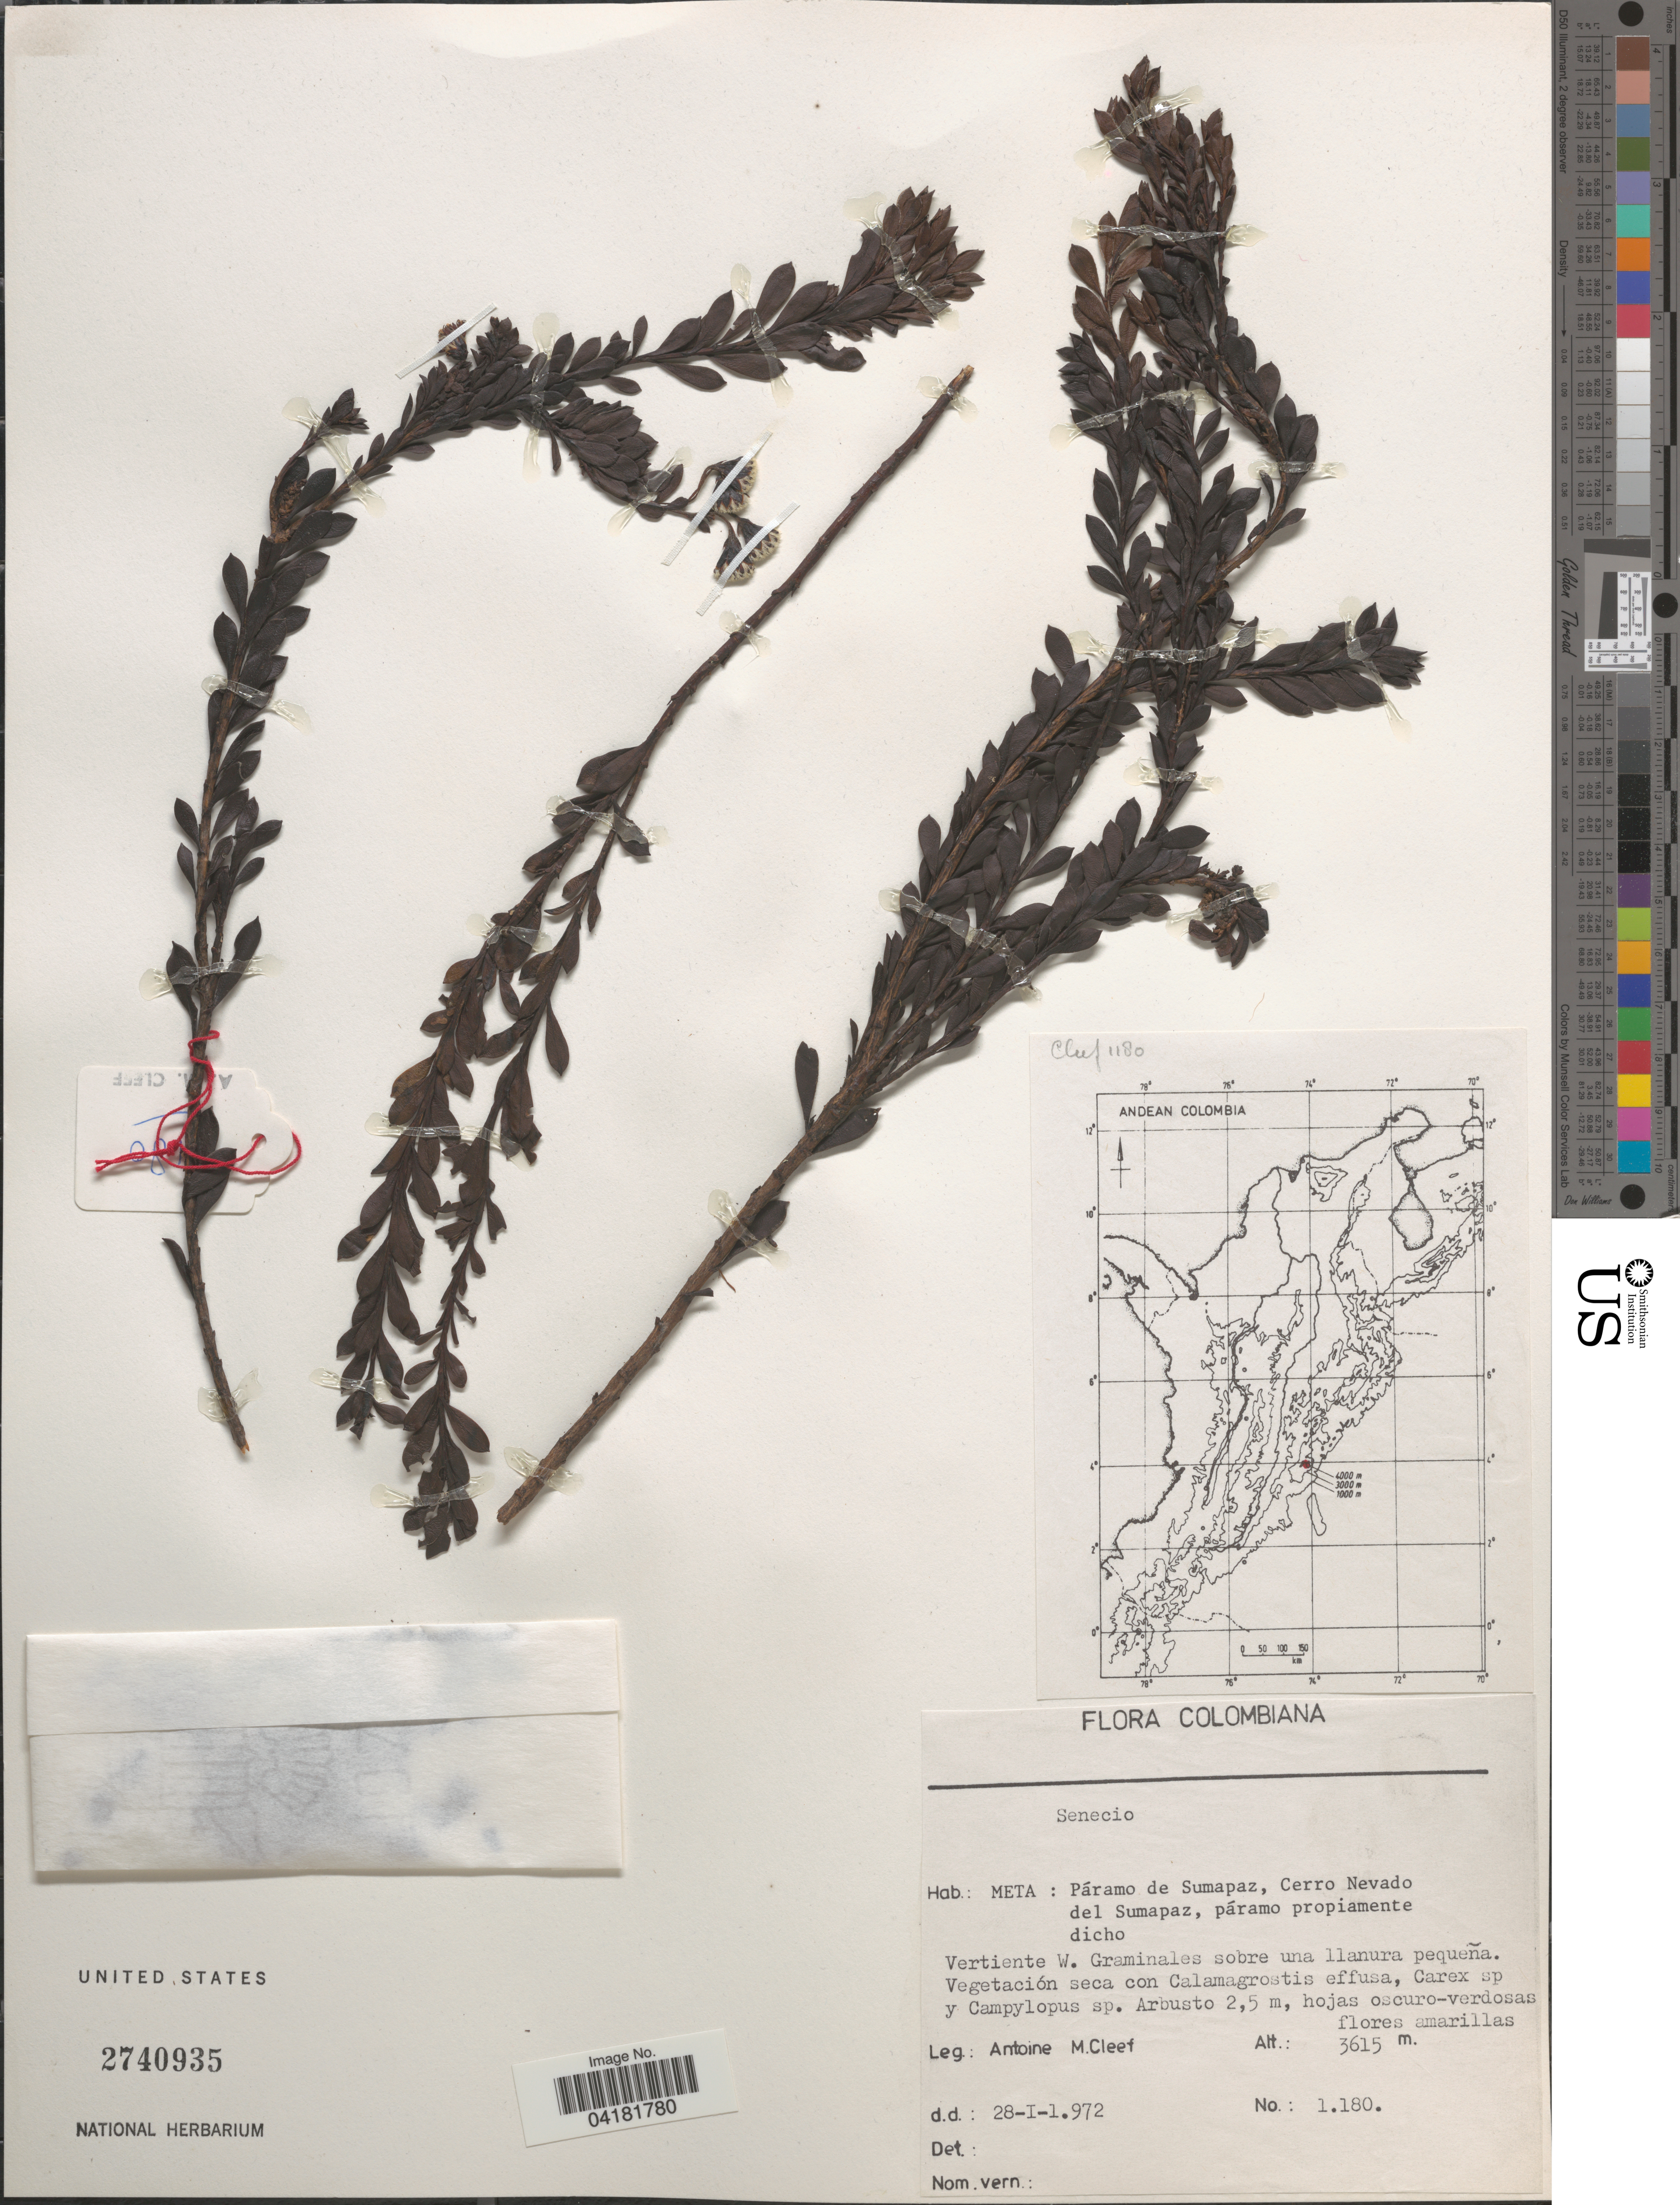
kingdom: Plantae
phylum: Tracheophyta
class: Magnoliopsida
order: Asterales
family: Asteraceae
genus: Senecio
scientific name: Senecio sp.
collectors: A. M. Cleef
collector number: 1180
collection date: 1972-01-28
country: Colombia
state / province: Meta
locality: Colombiana. Páramo de Sumapaz, Cerro Nevado del Sumapaz. Vertiente W.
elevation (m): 3615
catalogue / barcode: US 2740935